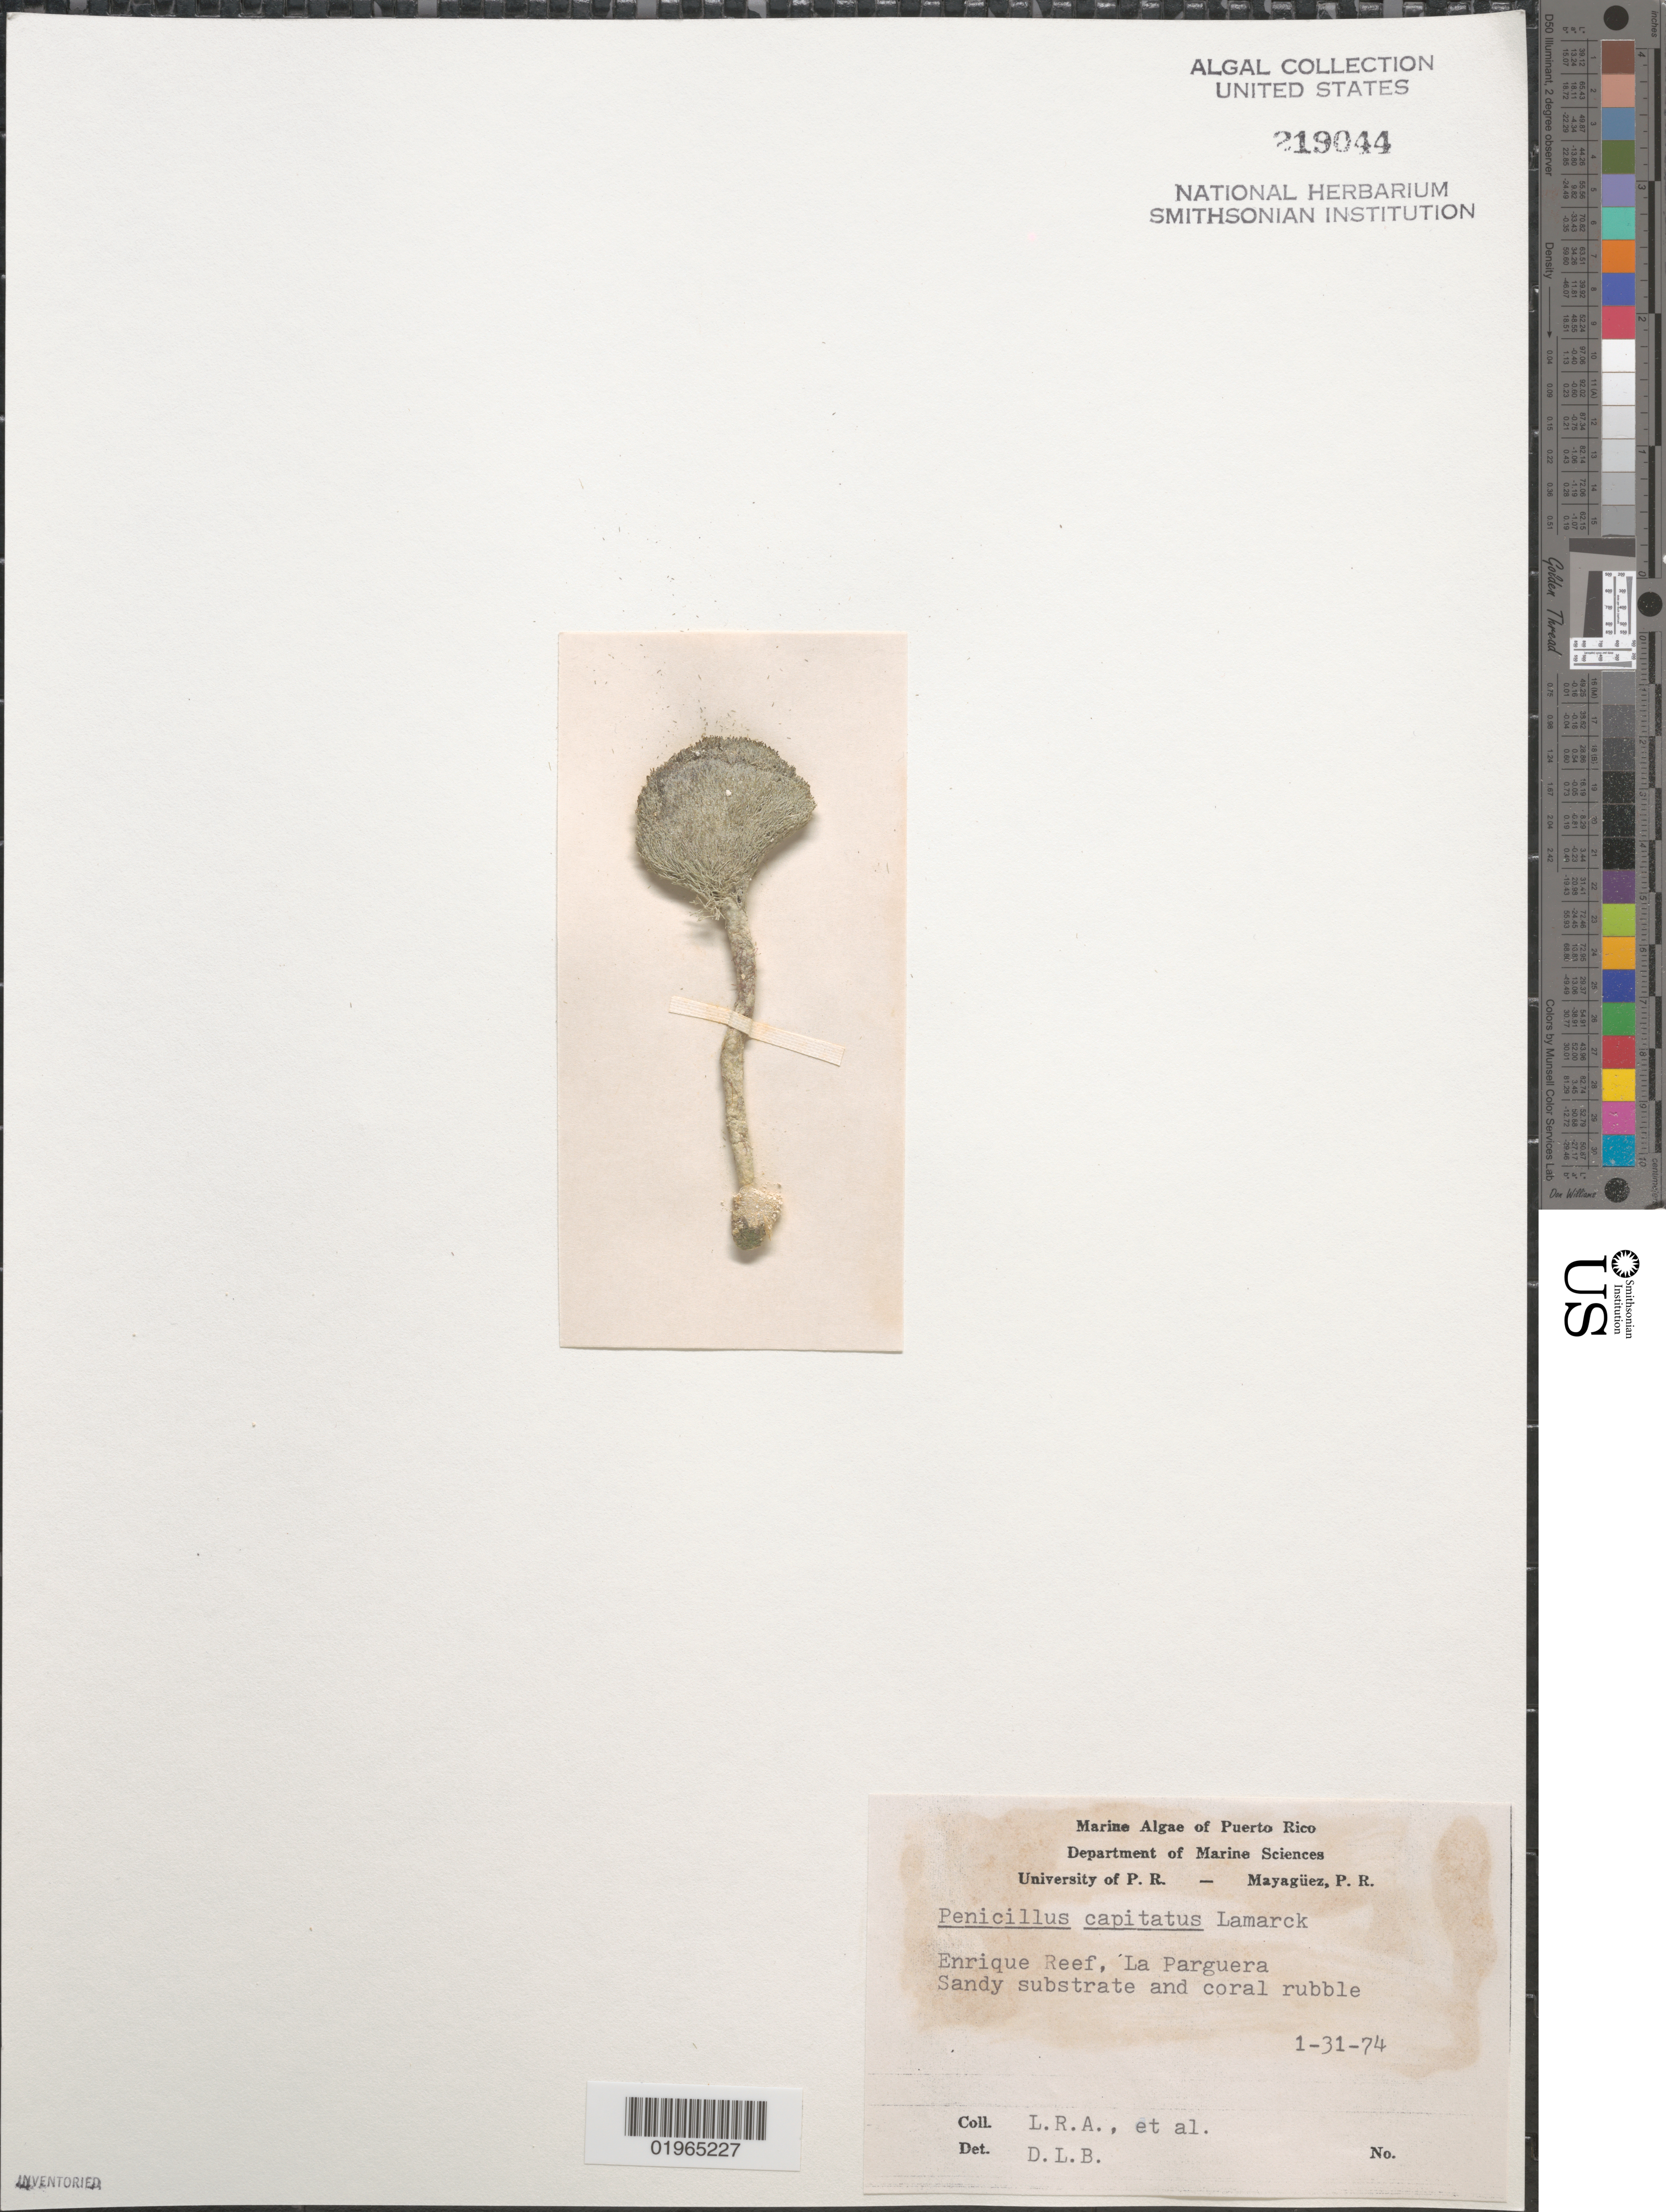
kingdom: Plantae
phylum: Chlorophyta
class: Ulvophyceae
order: Bryopsidales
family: Udoteaceae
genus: Penicillus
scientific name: Penicillus capitatus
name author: Lam.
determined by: Ballantine, D. L.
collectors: L. Almodovar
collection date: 1974-01-31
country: Puerto Rico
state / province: Lajas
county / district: La Parguera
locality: Enrique Reef. Sandy substrate and coral rubble.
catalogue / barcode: US 219044